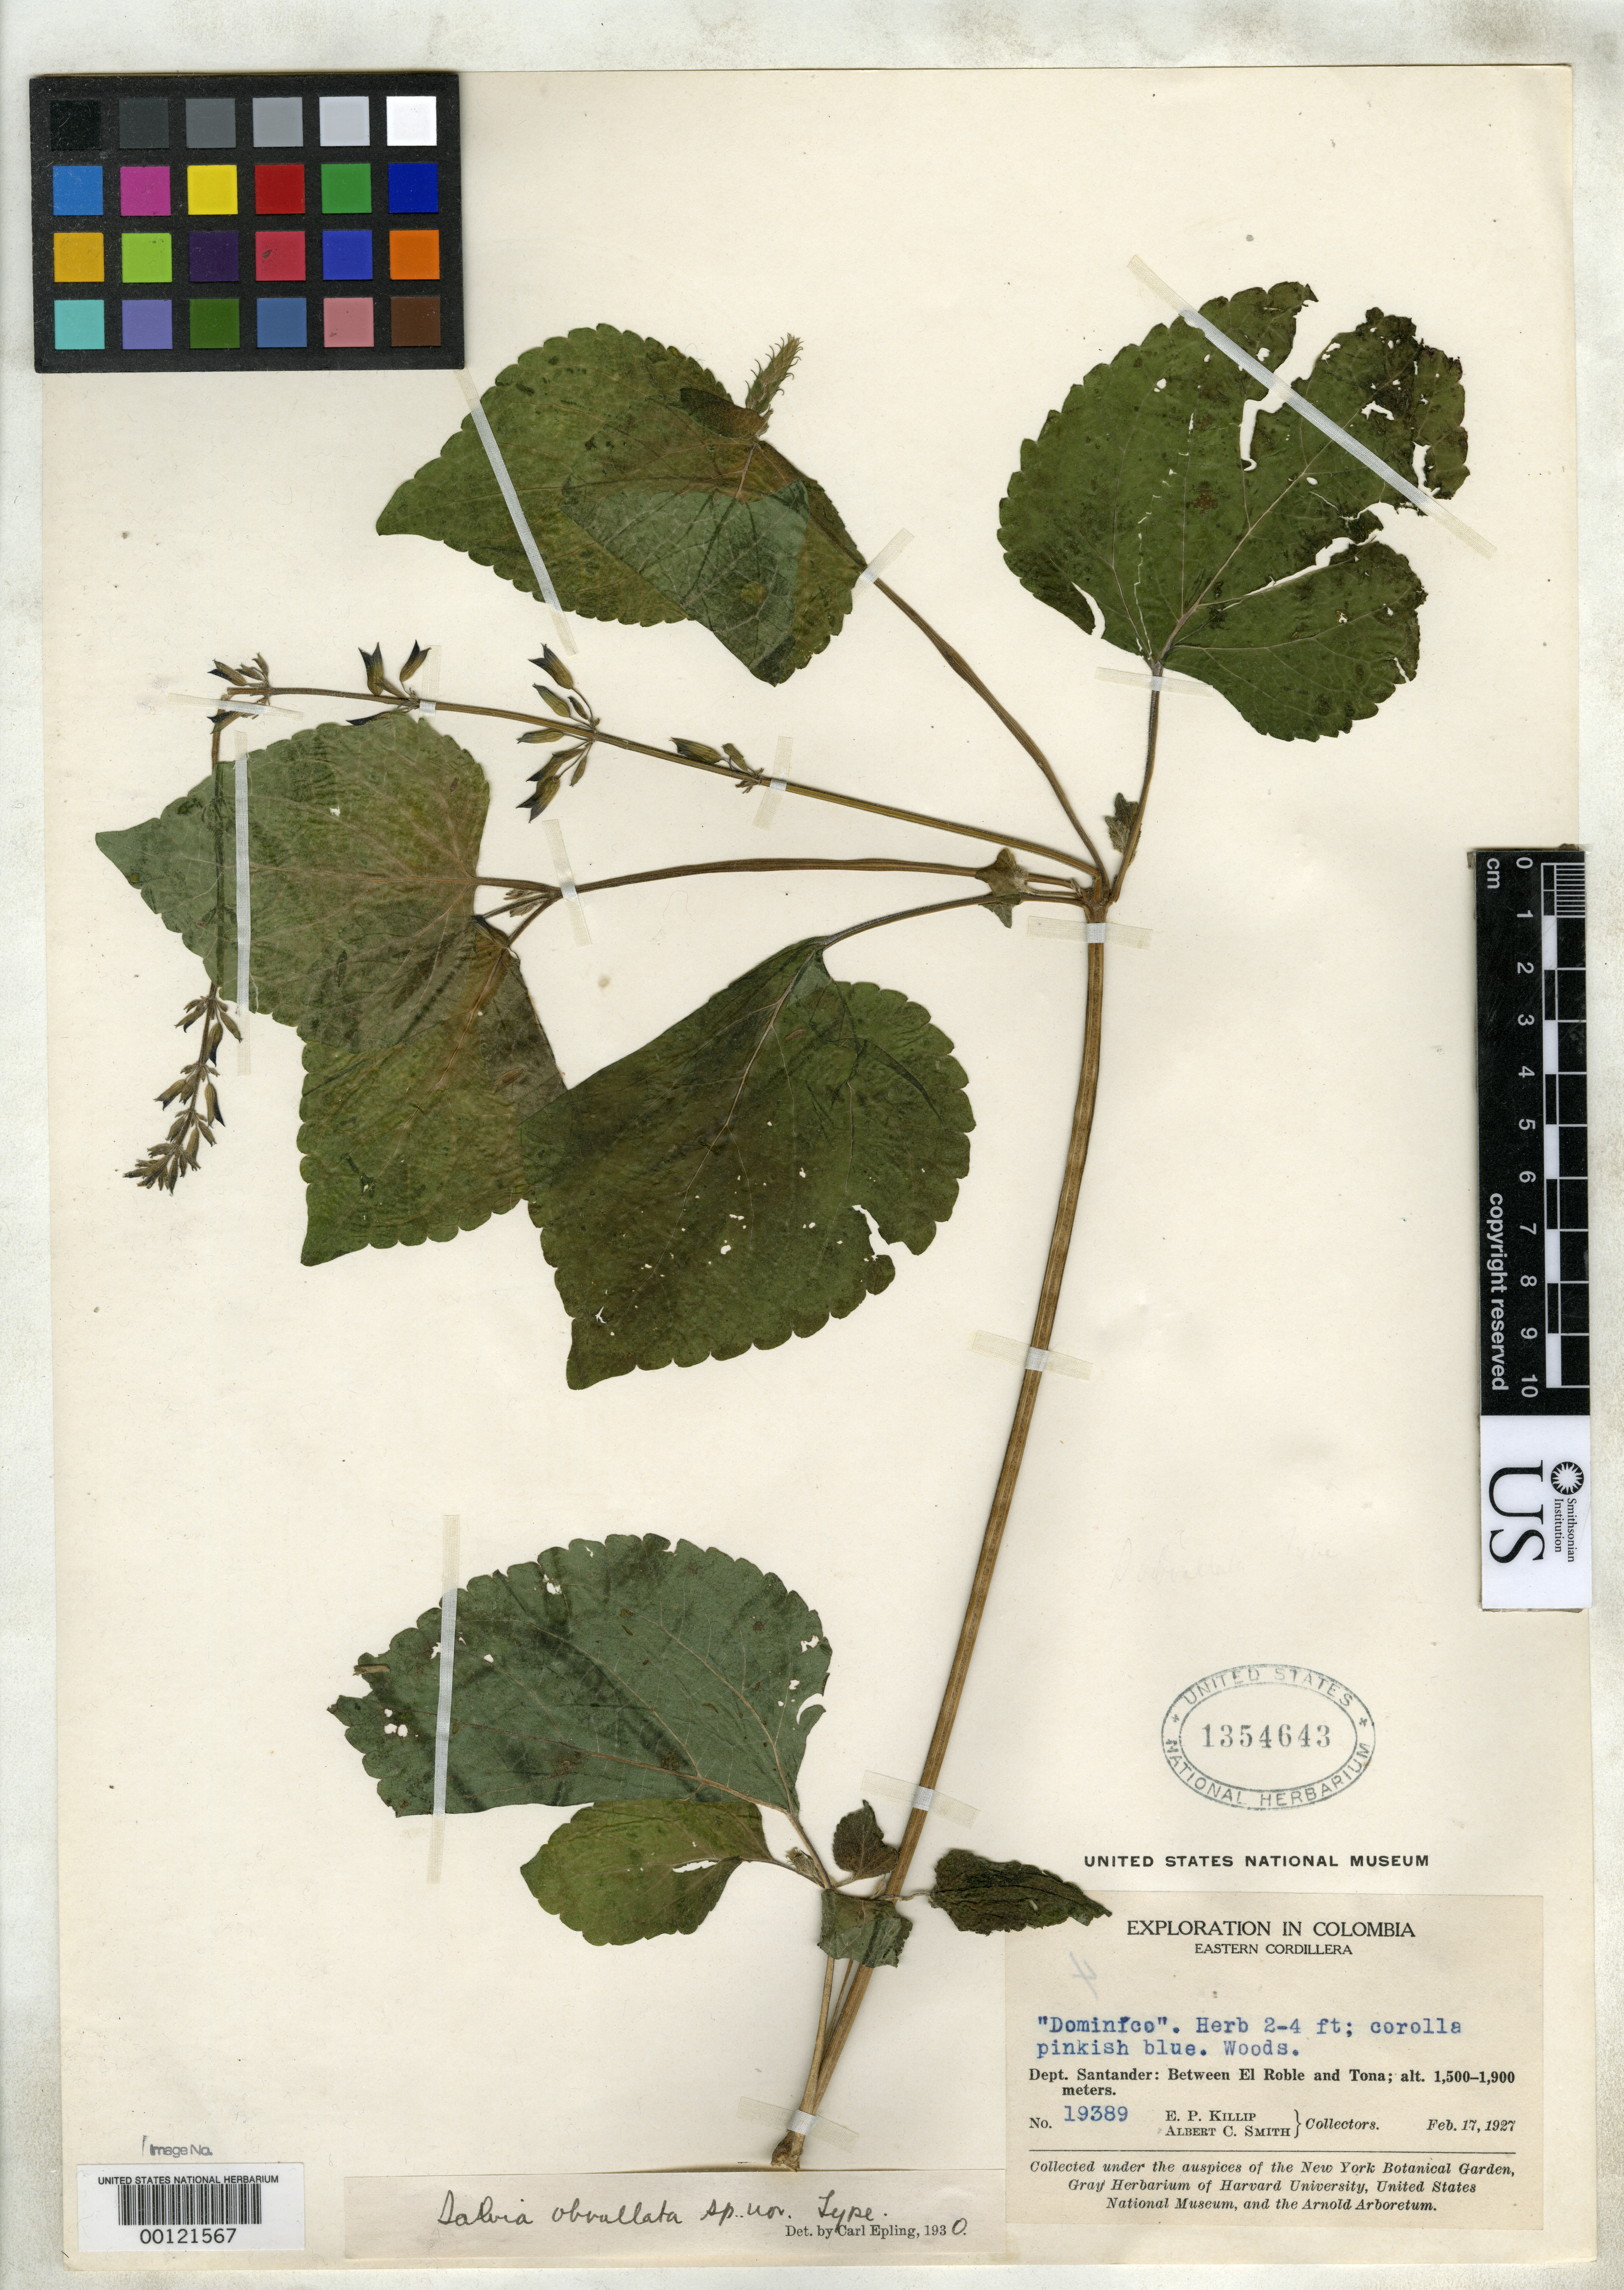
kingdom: Plantae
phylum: Tracheophyta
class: Magnoliopsida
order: Lamiales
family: Lamiaceae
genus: Salvia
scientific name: Salvia obvallata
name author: Epling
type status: Holotype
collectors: E. P. Killip & A. C. Smith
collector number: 19389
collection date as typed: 17 Feb 1927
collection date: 1927-02-17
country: Colombia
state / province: Santander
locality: Between El Roble & Toma.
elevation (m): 1500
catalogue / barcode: US 1354643